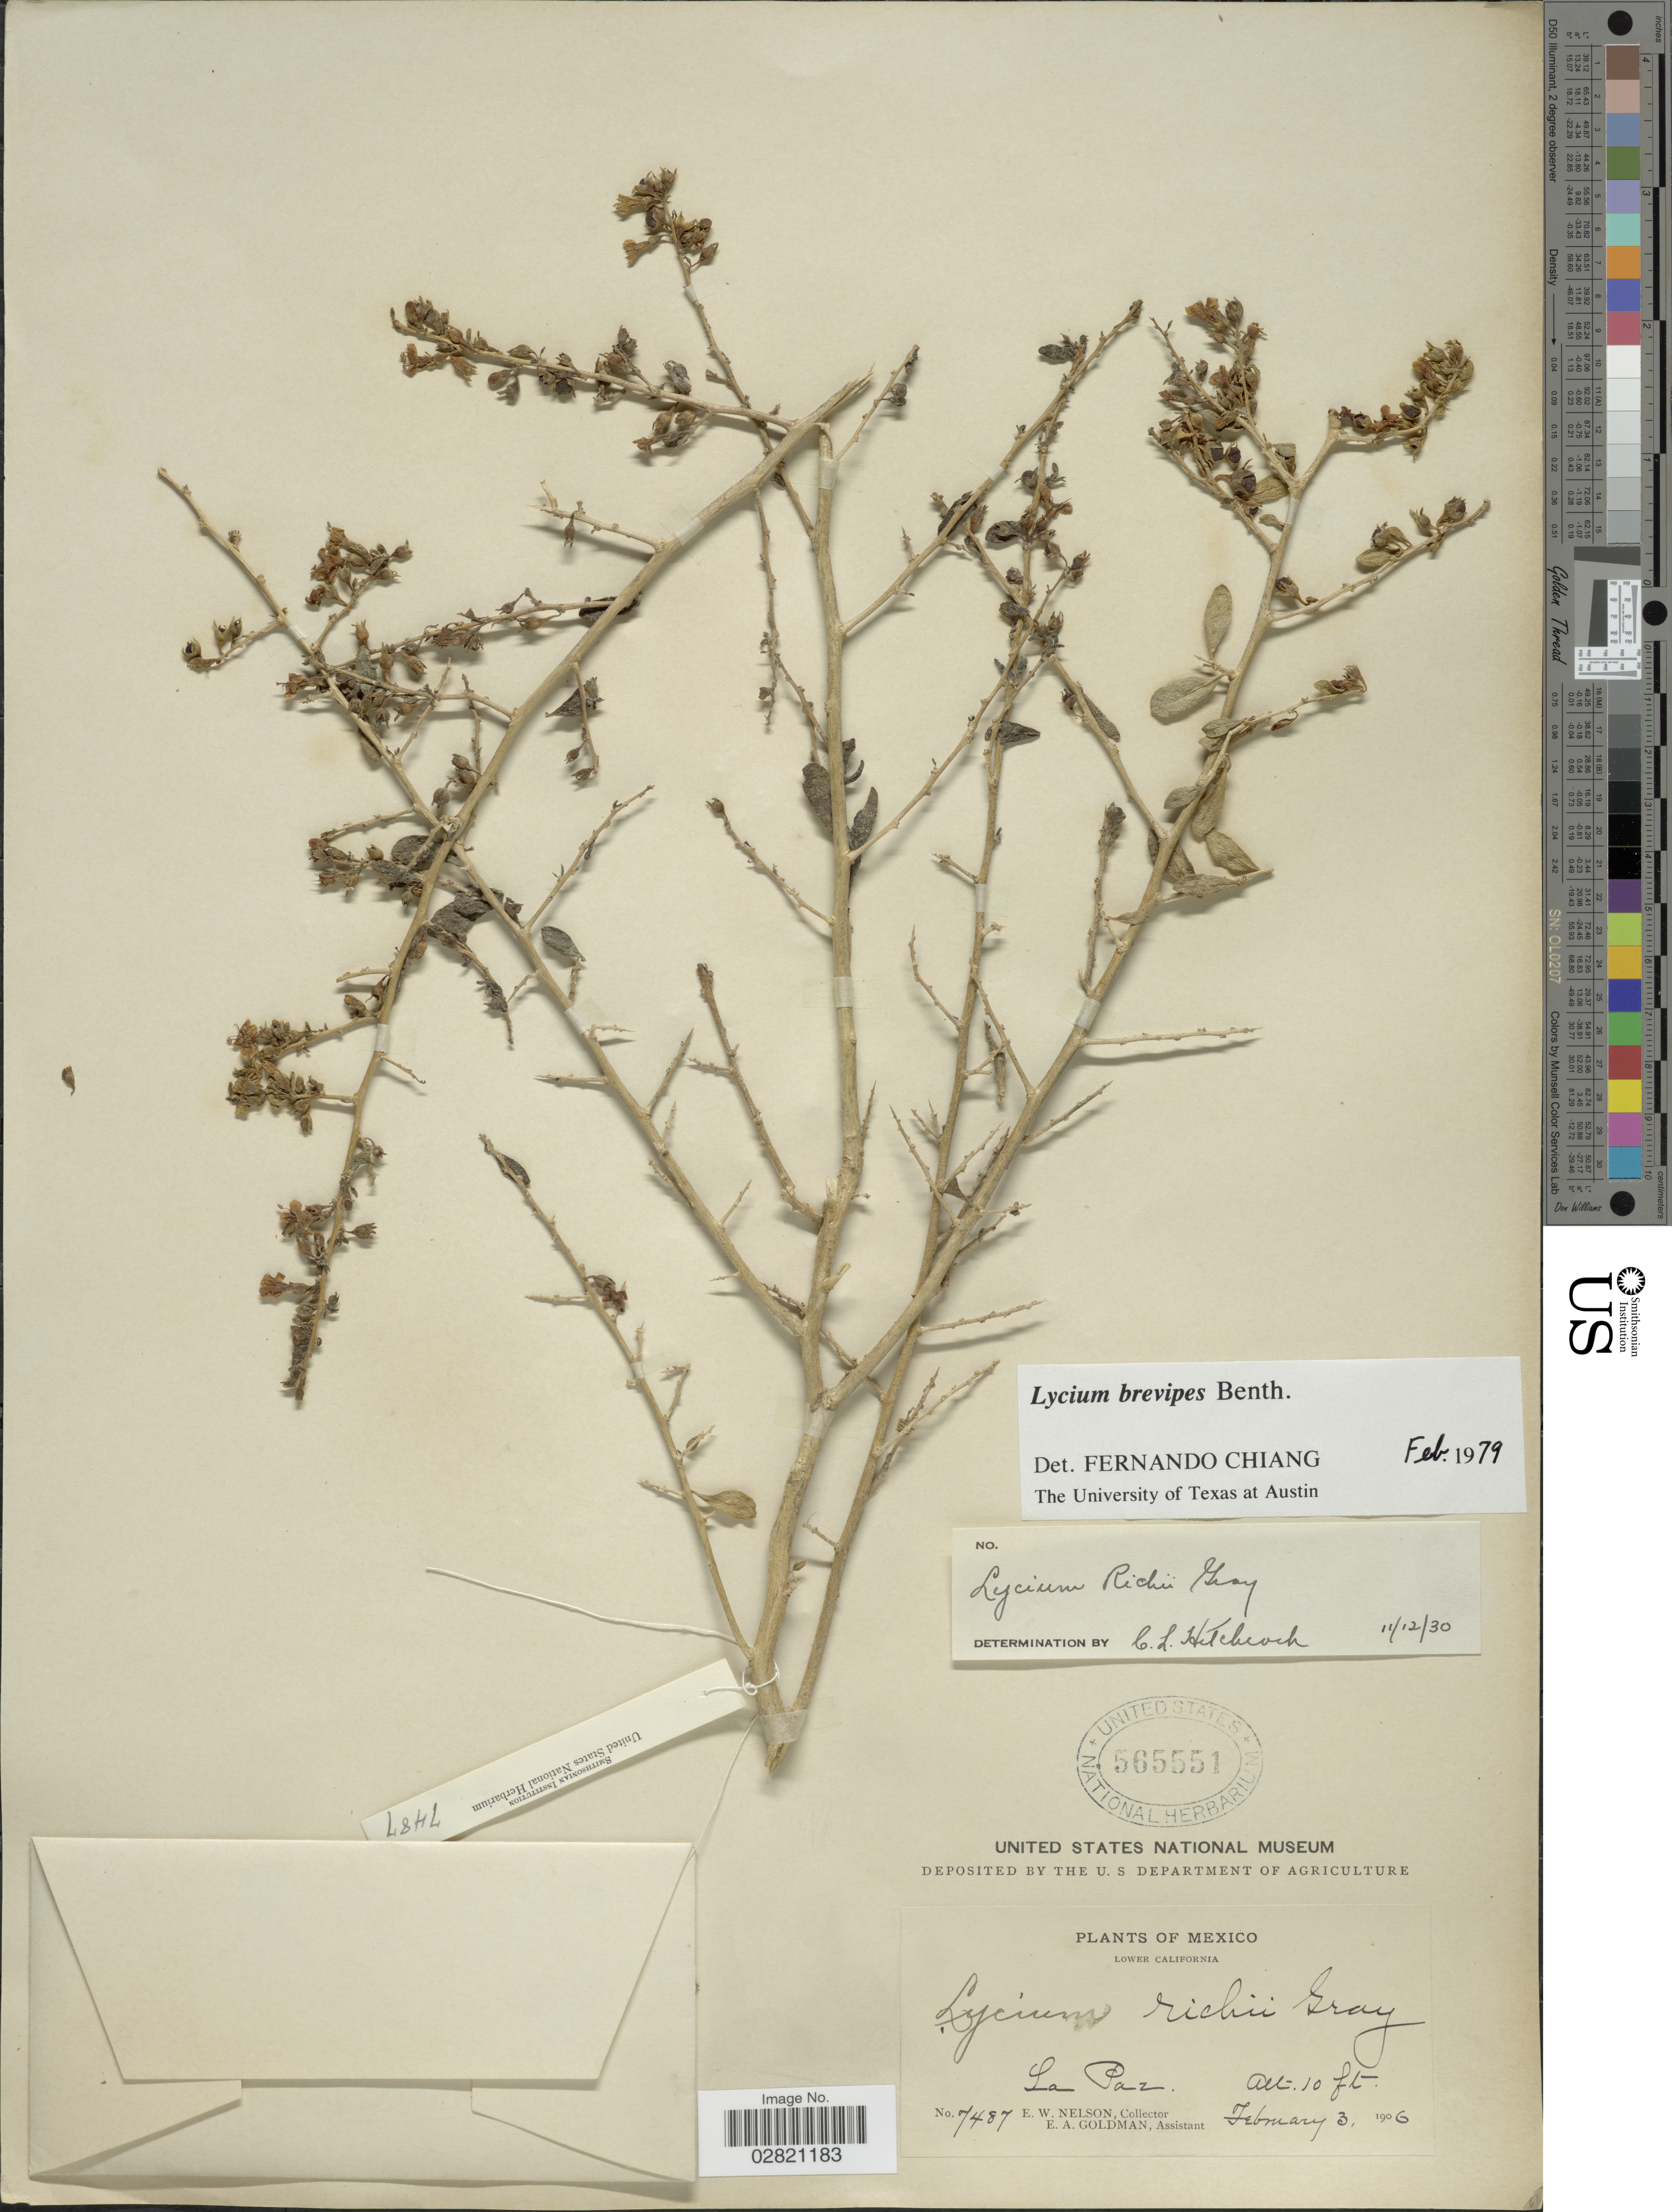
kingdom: Plantae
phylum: Tracheophyta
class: Magnoliopsida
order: Solanales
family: Solanaceae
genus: Lycium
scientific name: Lycium brevipes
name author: Benth.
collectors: E. W. Nelson & E. A. Goldman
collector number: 7487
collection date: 1906-02-03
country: Mexico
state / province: Baja California Sur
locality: Lower California, La Paz.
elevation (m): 3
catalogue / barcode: US 565551